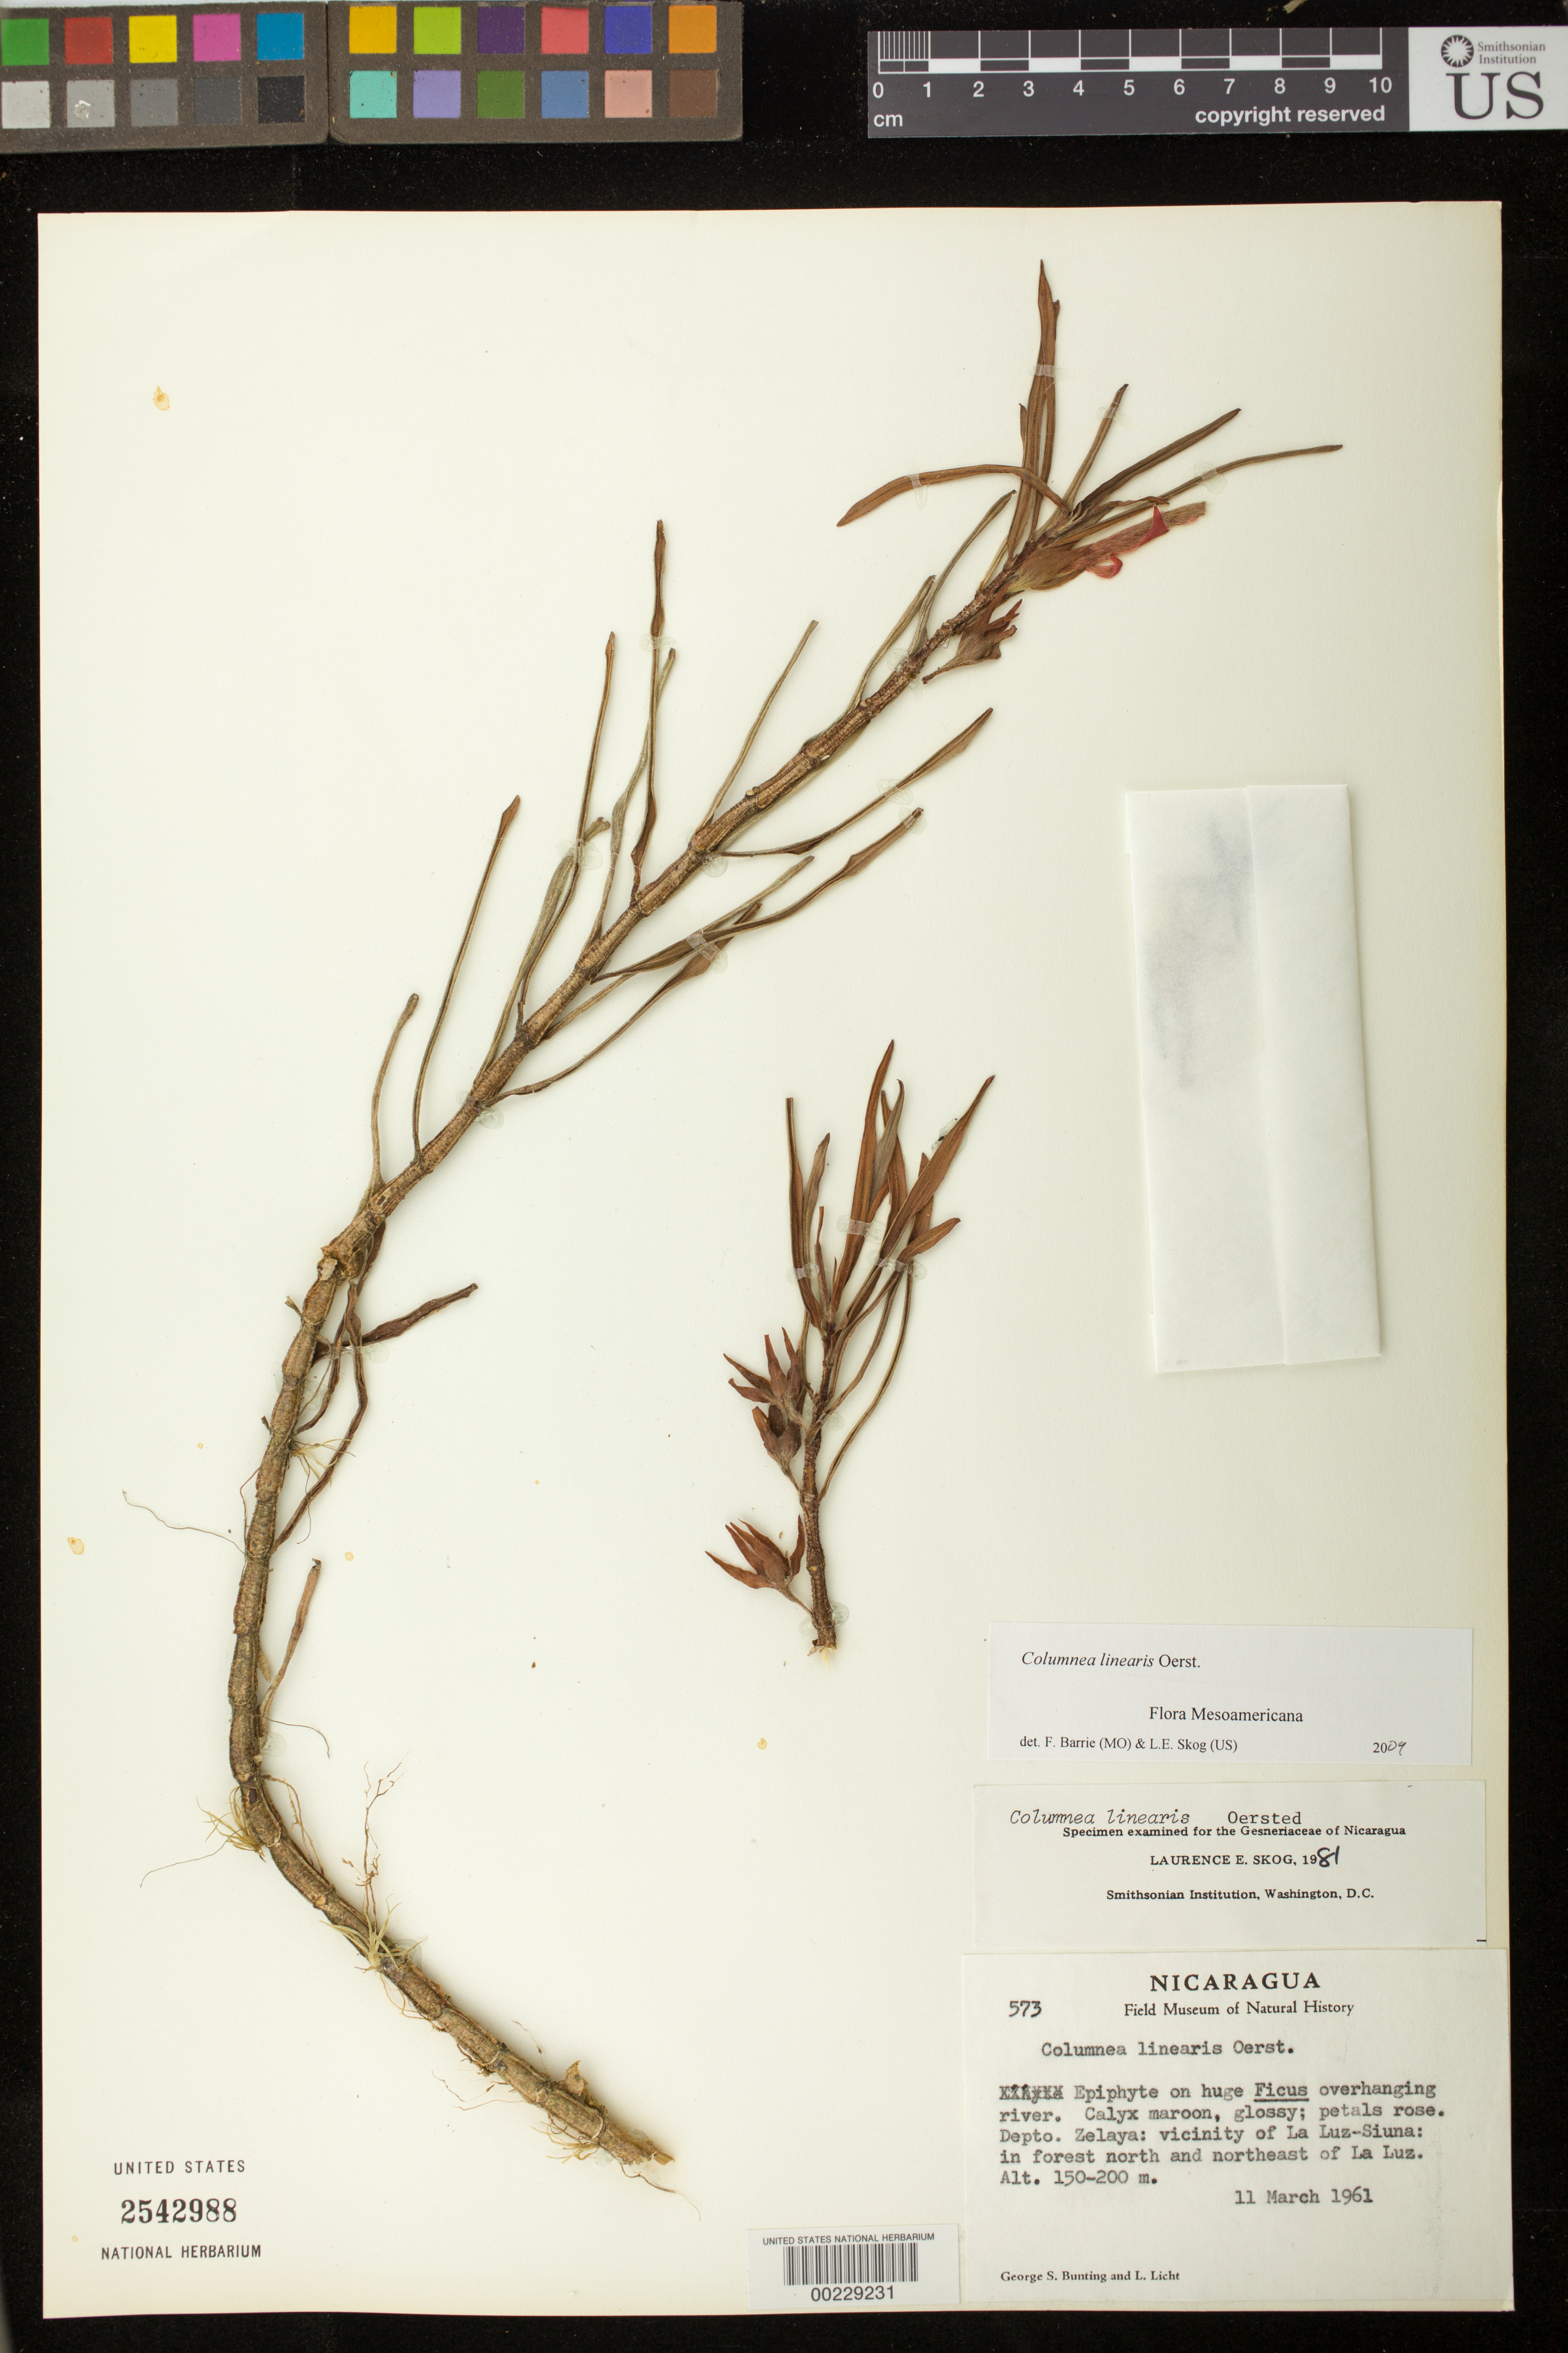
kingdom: Plantae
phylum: Tracheophyta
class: Magnoliopsida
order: Lamiales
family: Gesneriaceae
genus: Columnea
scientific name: Columnea linearis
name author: Oerst.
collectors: G. S. Bunting & L. Licht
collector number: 573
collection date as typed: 11 Mar 1961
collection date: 1961-03-11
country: Nicaragua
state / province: Atlántico Norte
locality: Vicinity of La Luz-Siuna, N and NE of La Luz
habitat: In forest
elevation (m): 150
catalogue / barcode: US 2542988